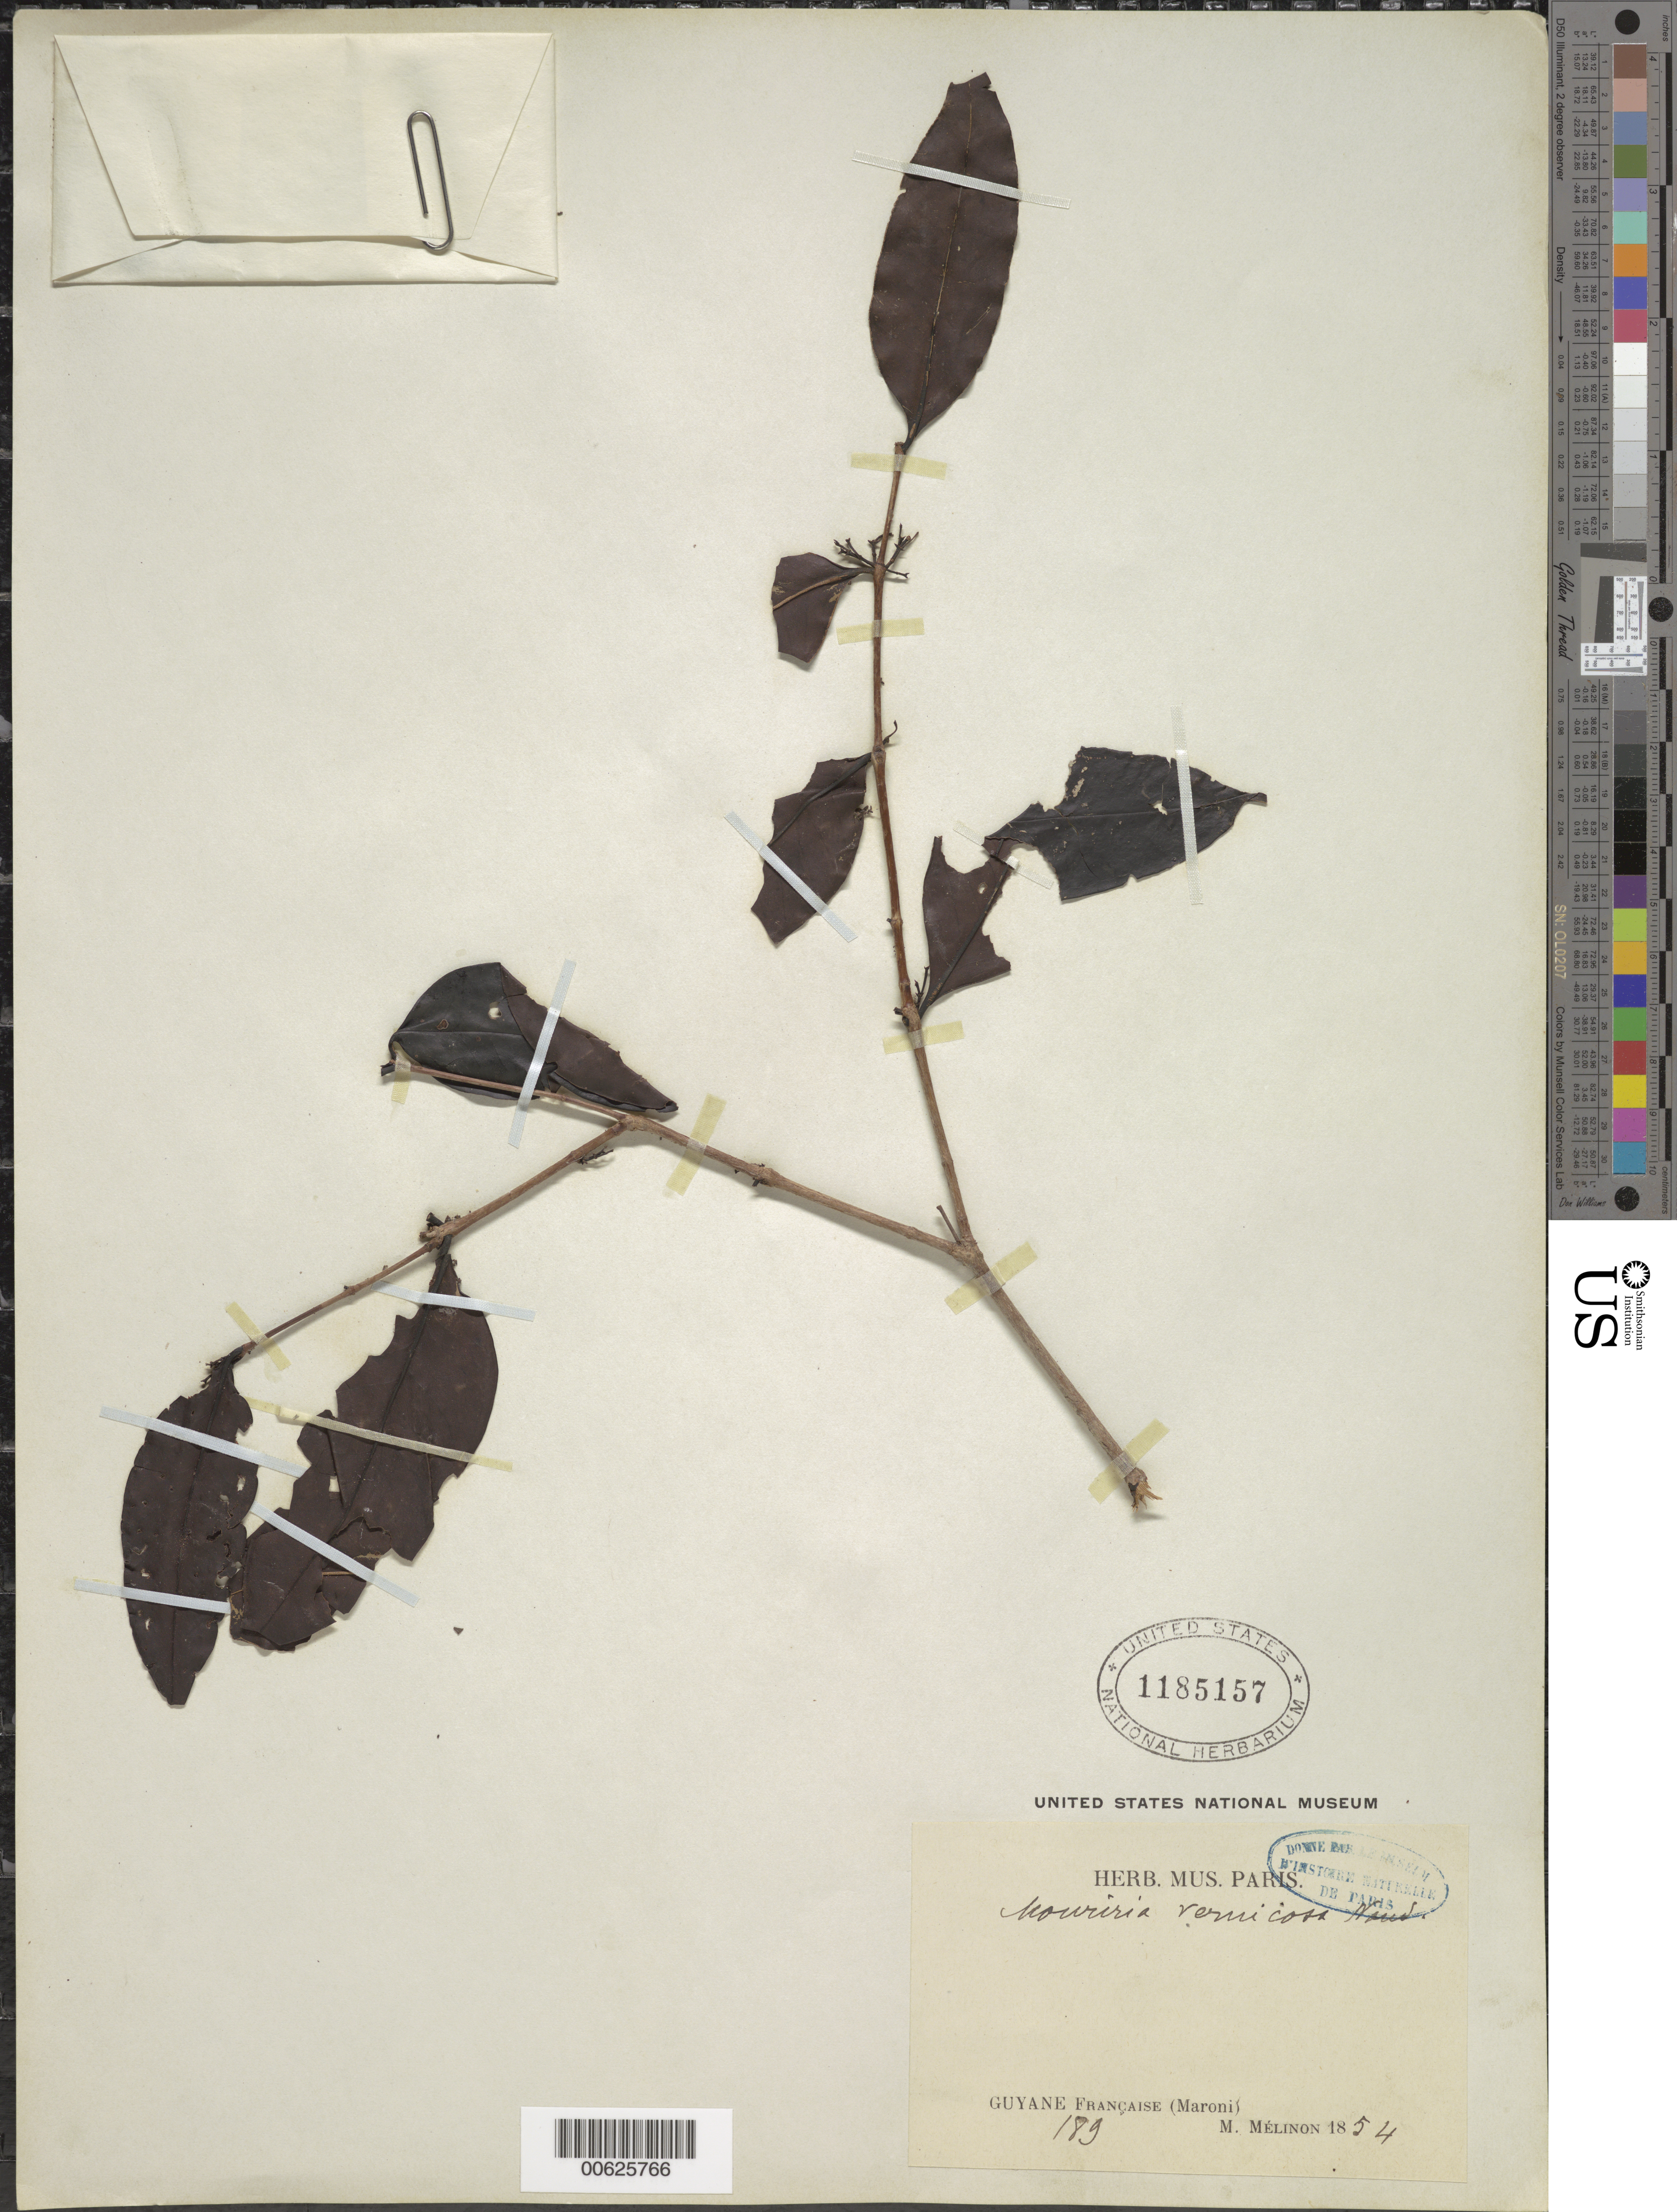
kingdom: Plantae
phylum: Tracheophyta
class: Magnoliopsida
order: Myrtales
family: Melastomataceae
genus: Mouriri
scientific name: Mouriri vernicosa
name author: Naudin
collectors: M. Melinon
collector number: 189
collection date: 1854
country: French Guiana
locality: Guyane Française (Maroni).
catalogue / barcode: US 1185157